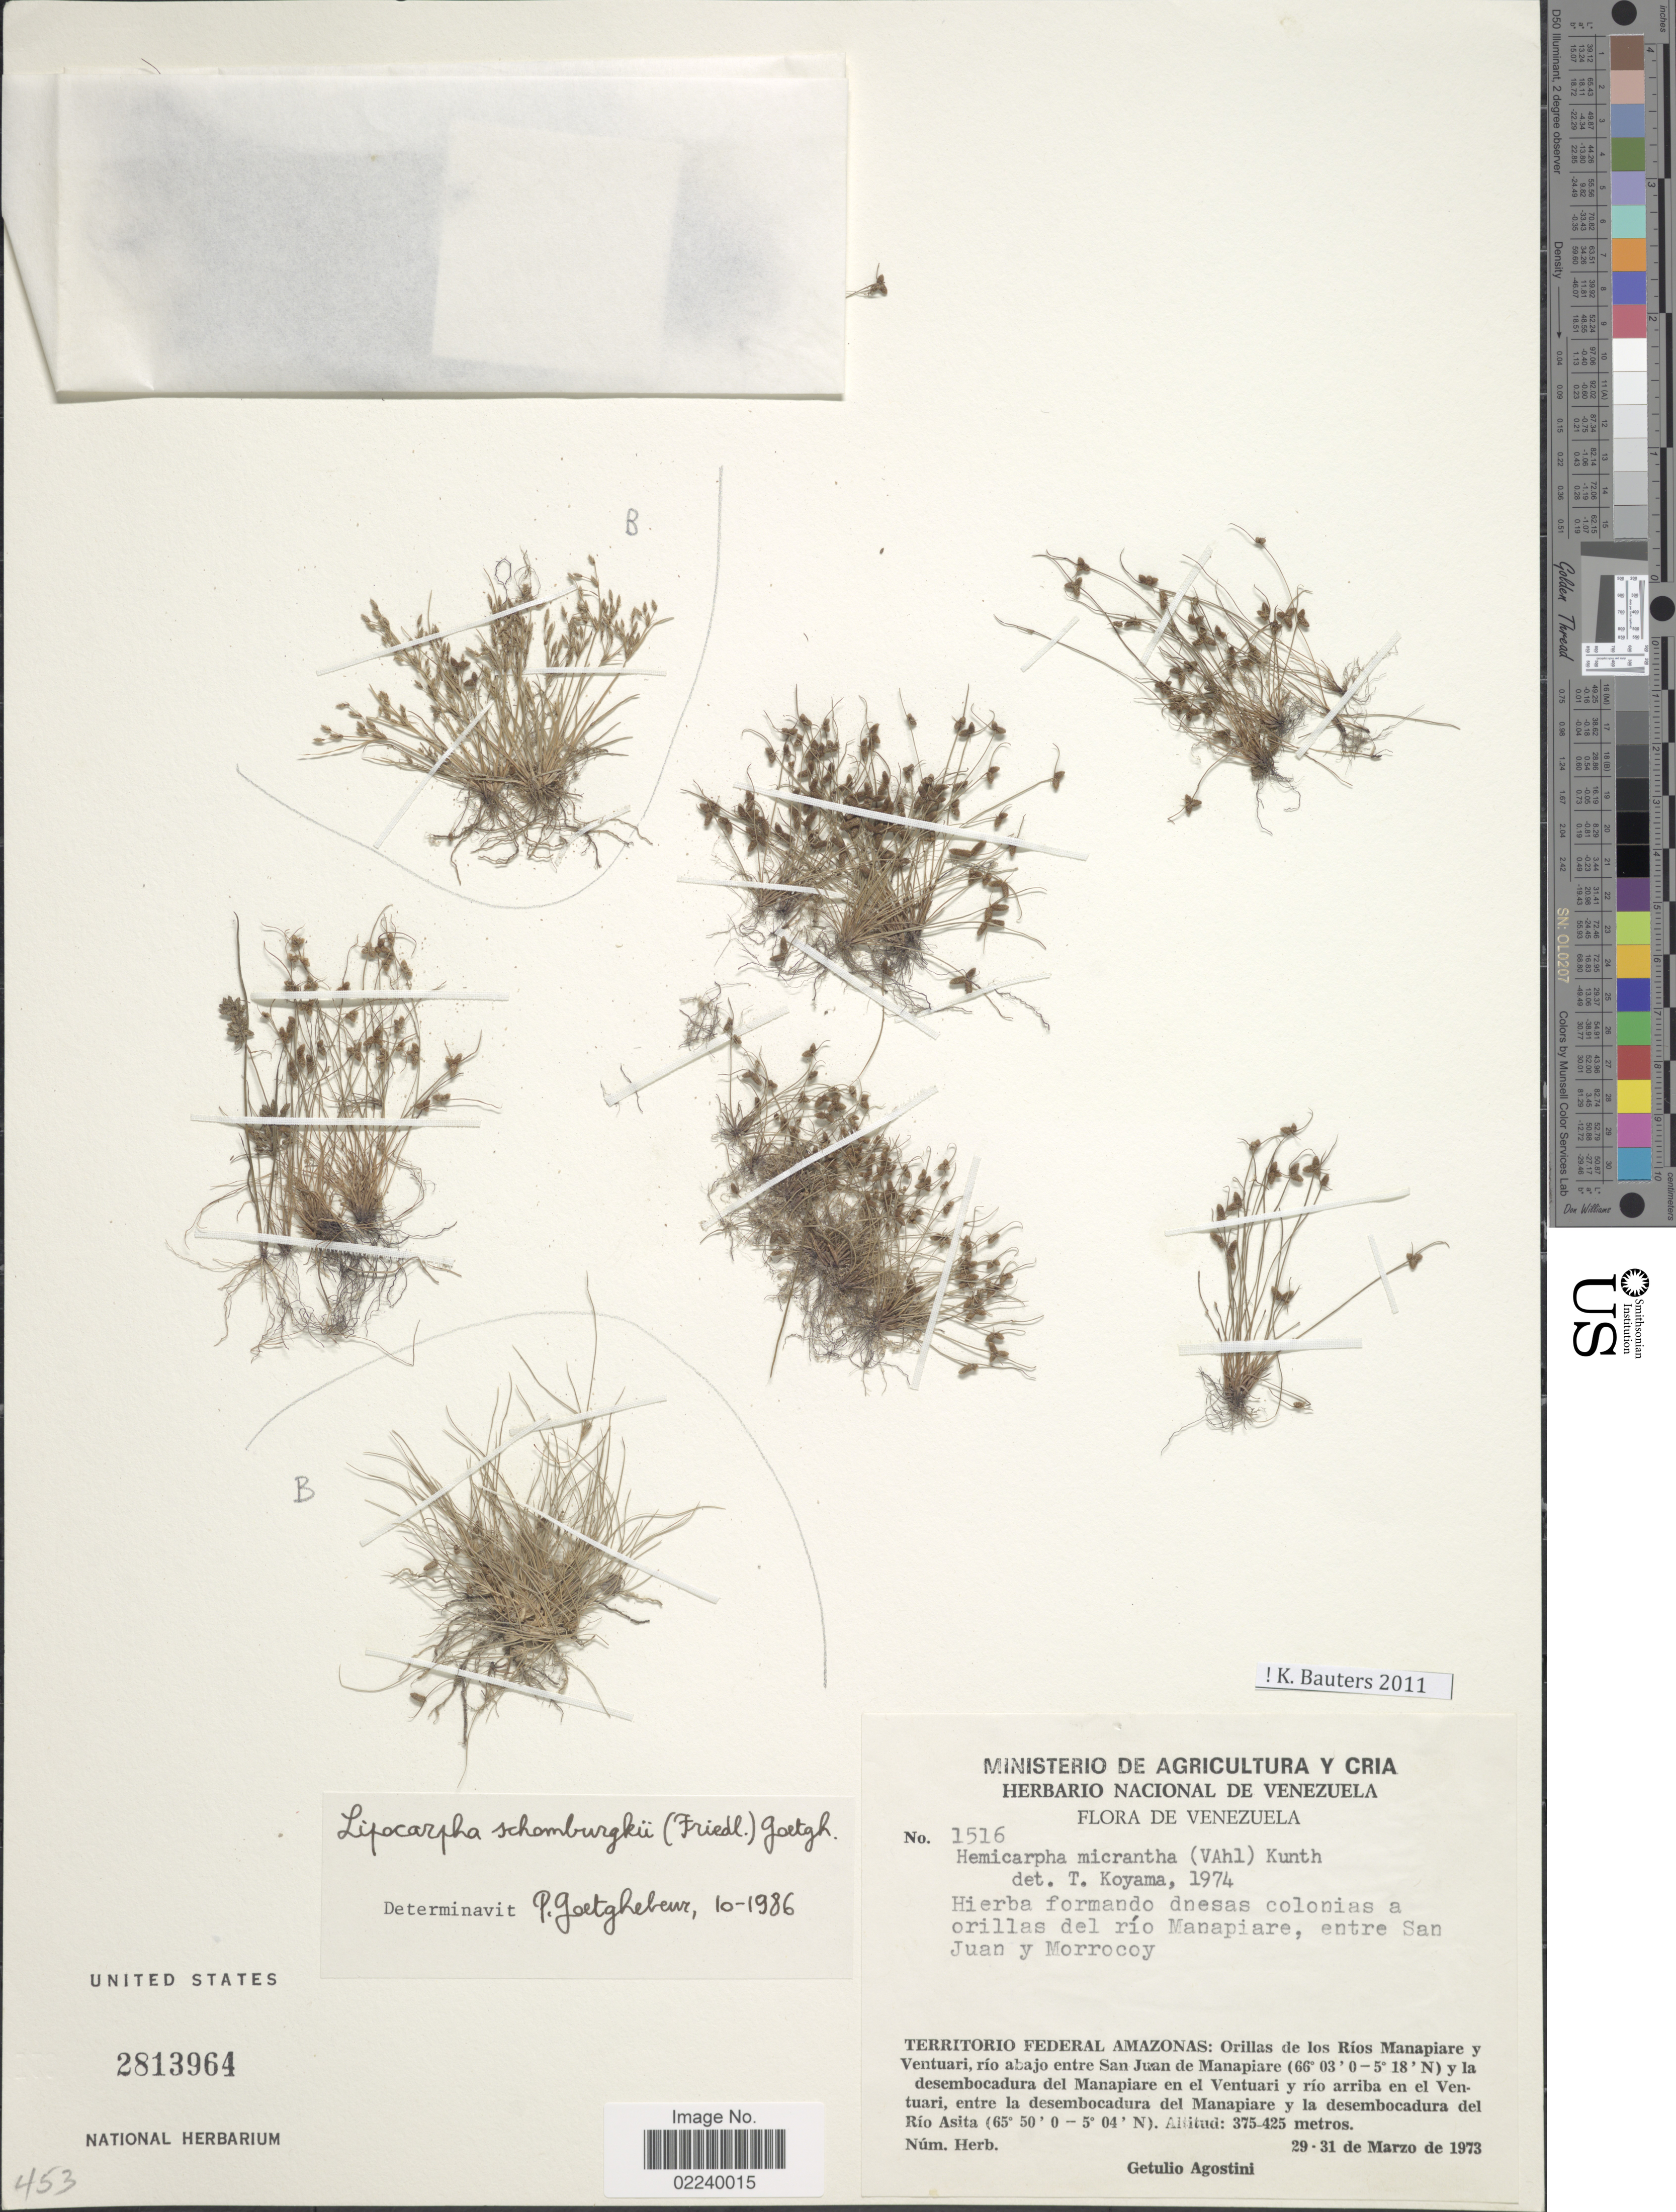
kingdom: Plantae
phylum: Tracheophyta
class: Liliopsida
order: Poales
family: Cyperaceae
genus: Cyperus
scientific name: Cyperus schomburgkii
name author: (Friedl.) Bauters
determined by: Strong, M. T., (US), Smithsonian Institution - National Museum of Natural History (UNITED STATES)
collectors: G. Agostini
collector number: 1516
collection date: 1973-03-29/1973-03-31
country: Venezuela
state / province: Amazonas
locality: Colonias a orillas del rio Manapiare, entre San Juan y Morrocoy, Territorio Federal Amazonas: Orillas de los Rios Manapiare y Ventuari, rio abajo entre San Juan de Manapiare y la desembocadura del Manapiare en el Ventuari y rio arriba en el Ventuari, entre la desembocadura del Manapiare y la desembocadura del Rio Asita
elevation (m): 375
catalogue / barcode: US 2813964